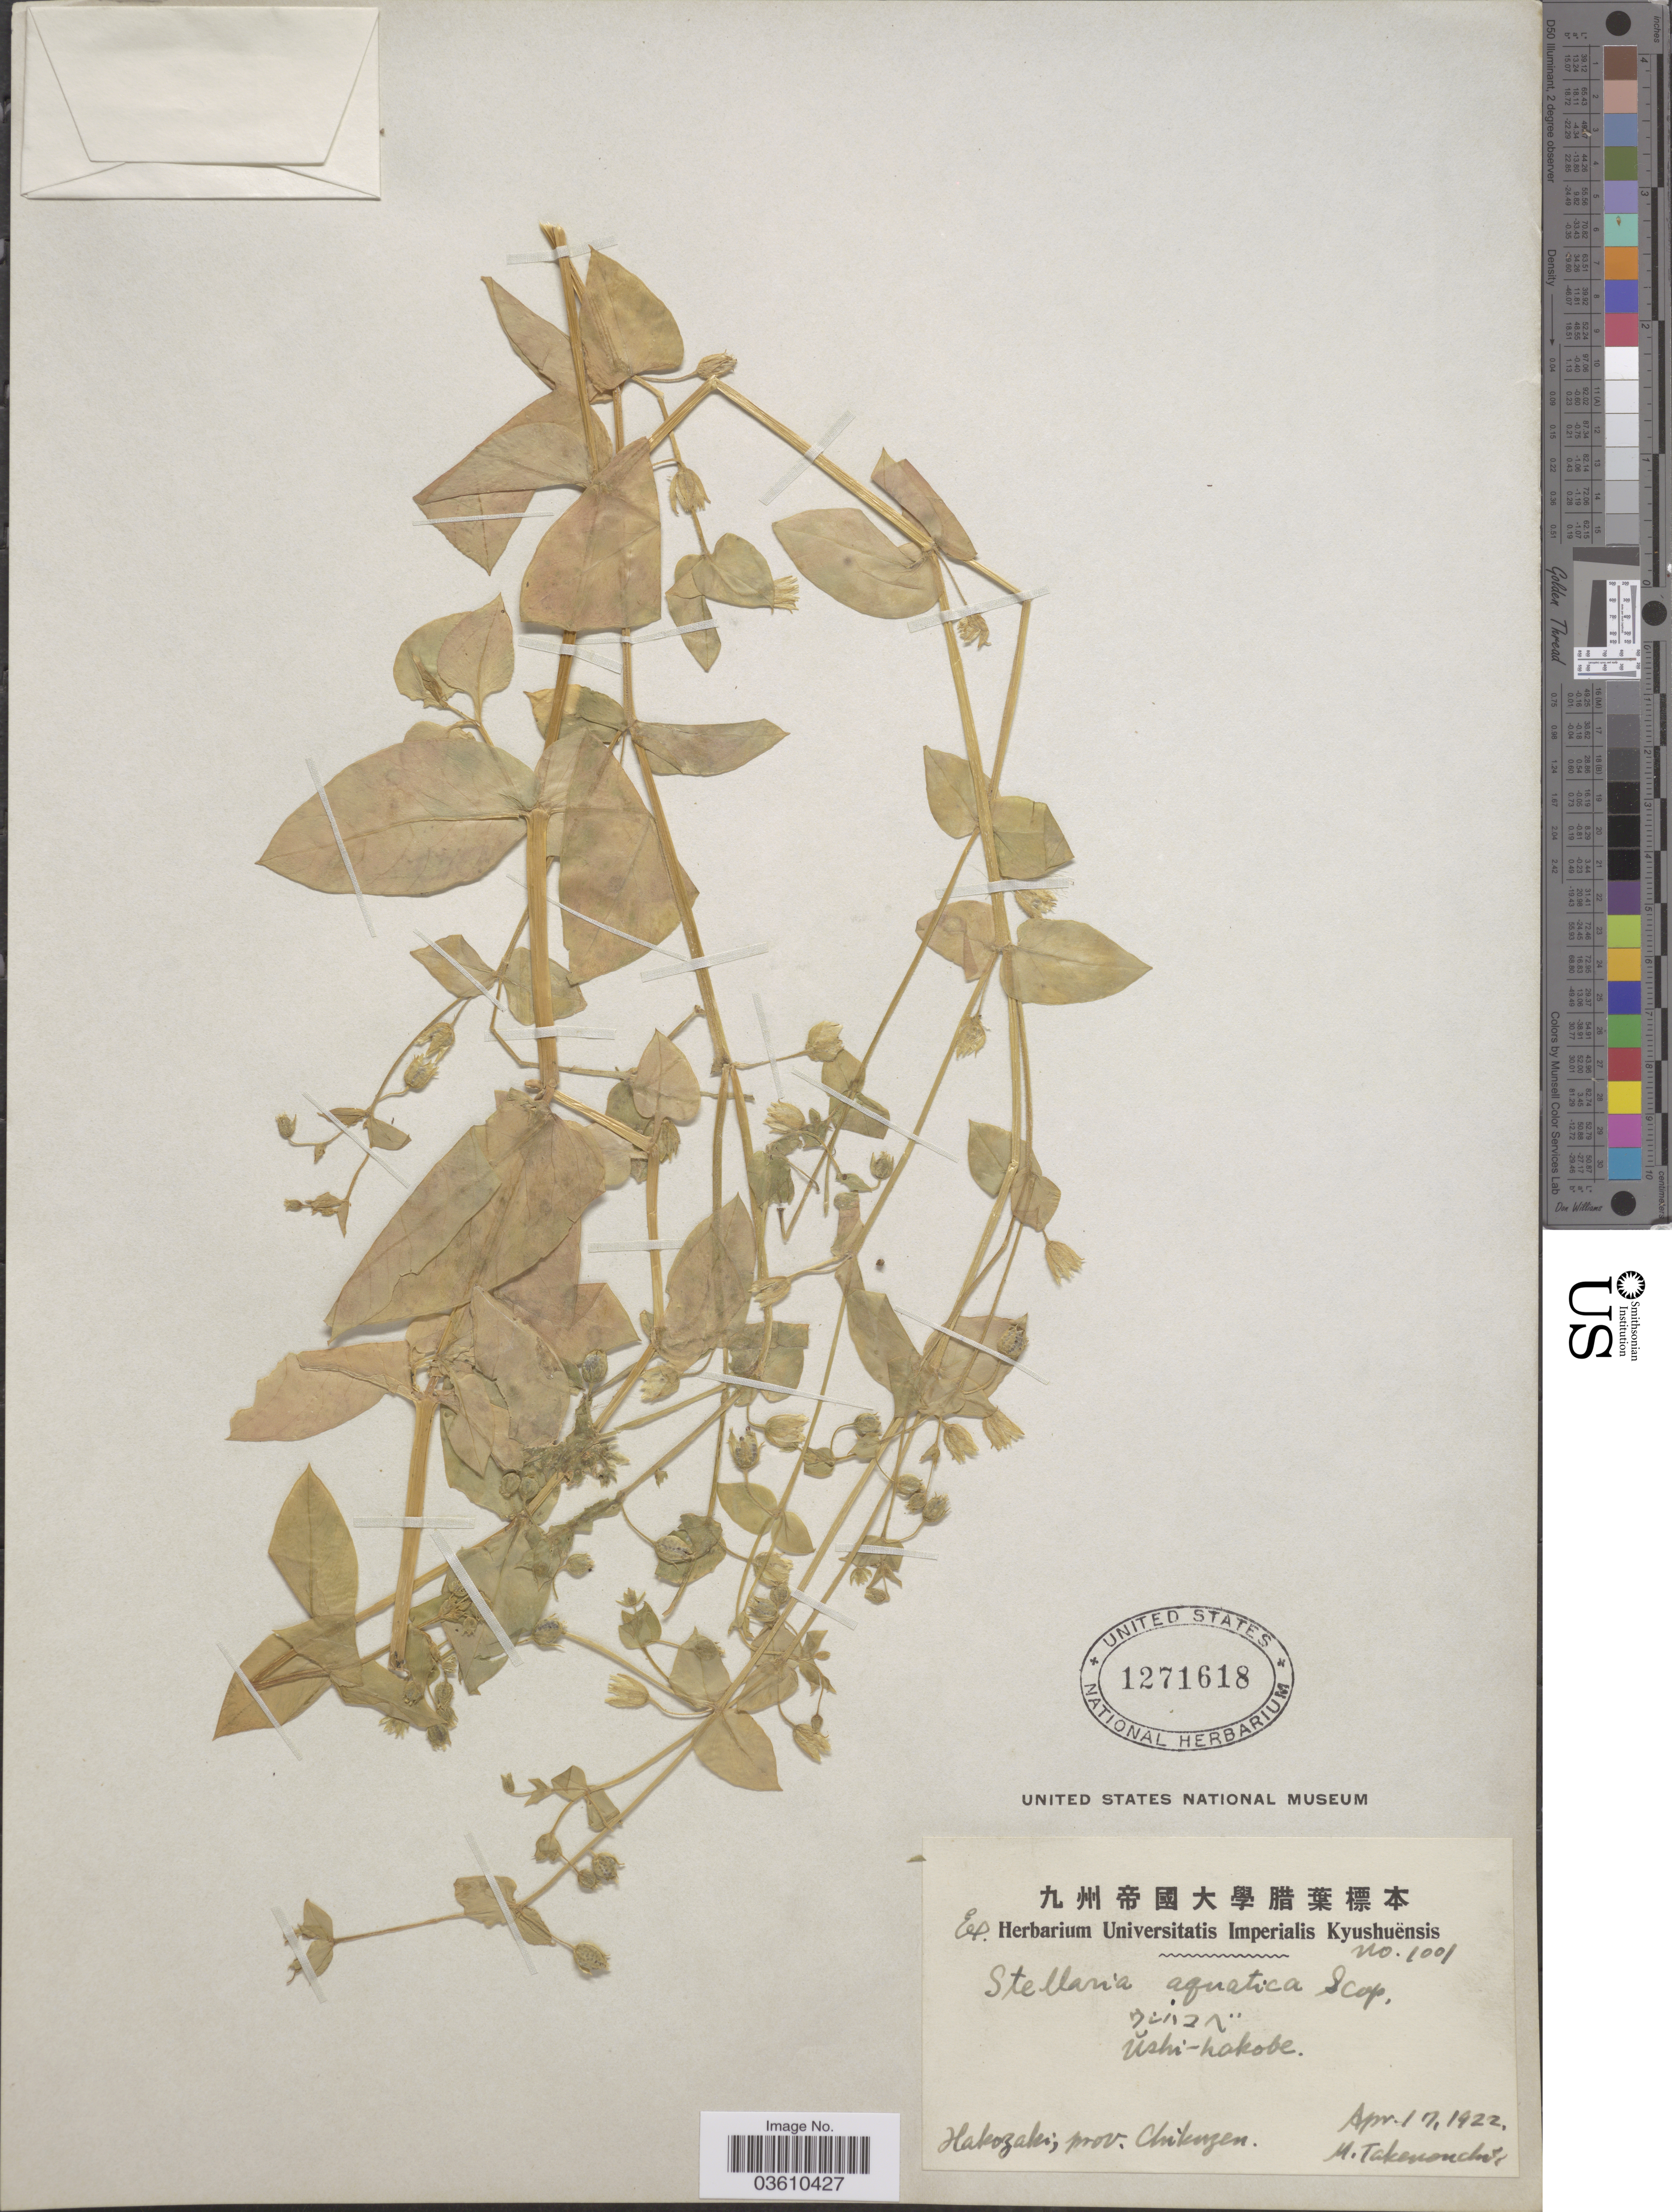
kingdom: Plantae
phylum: Tracheophyta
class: Magnoliopsida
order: Caryophyllales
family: Caryophyllaceae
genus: Stellaria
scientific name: Stellaria aquatica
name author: L.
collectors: M. Takenouchi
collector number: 1001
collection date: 1922-04-17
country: Japan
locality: Hakozaki, Prov. Chikuzen.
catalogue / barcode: US 1271618